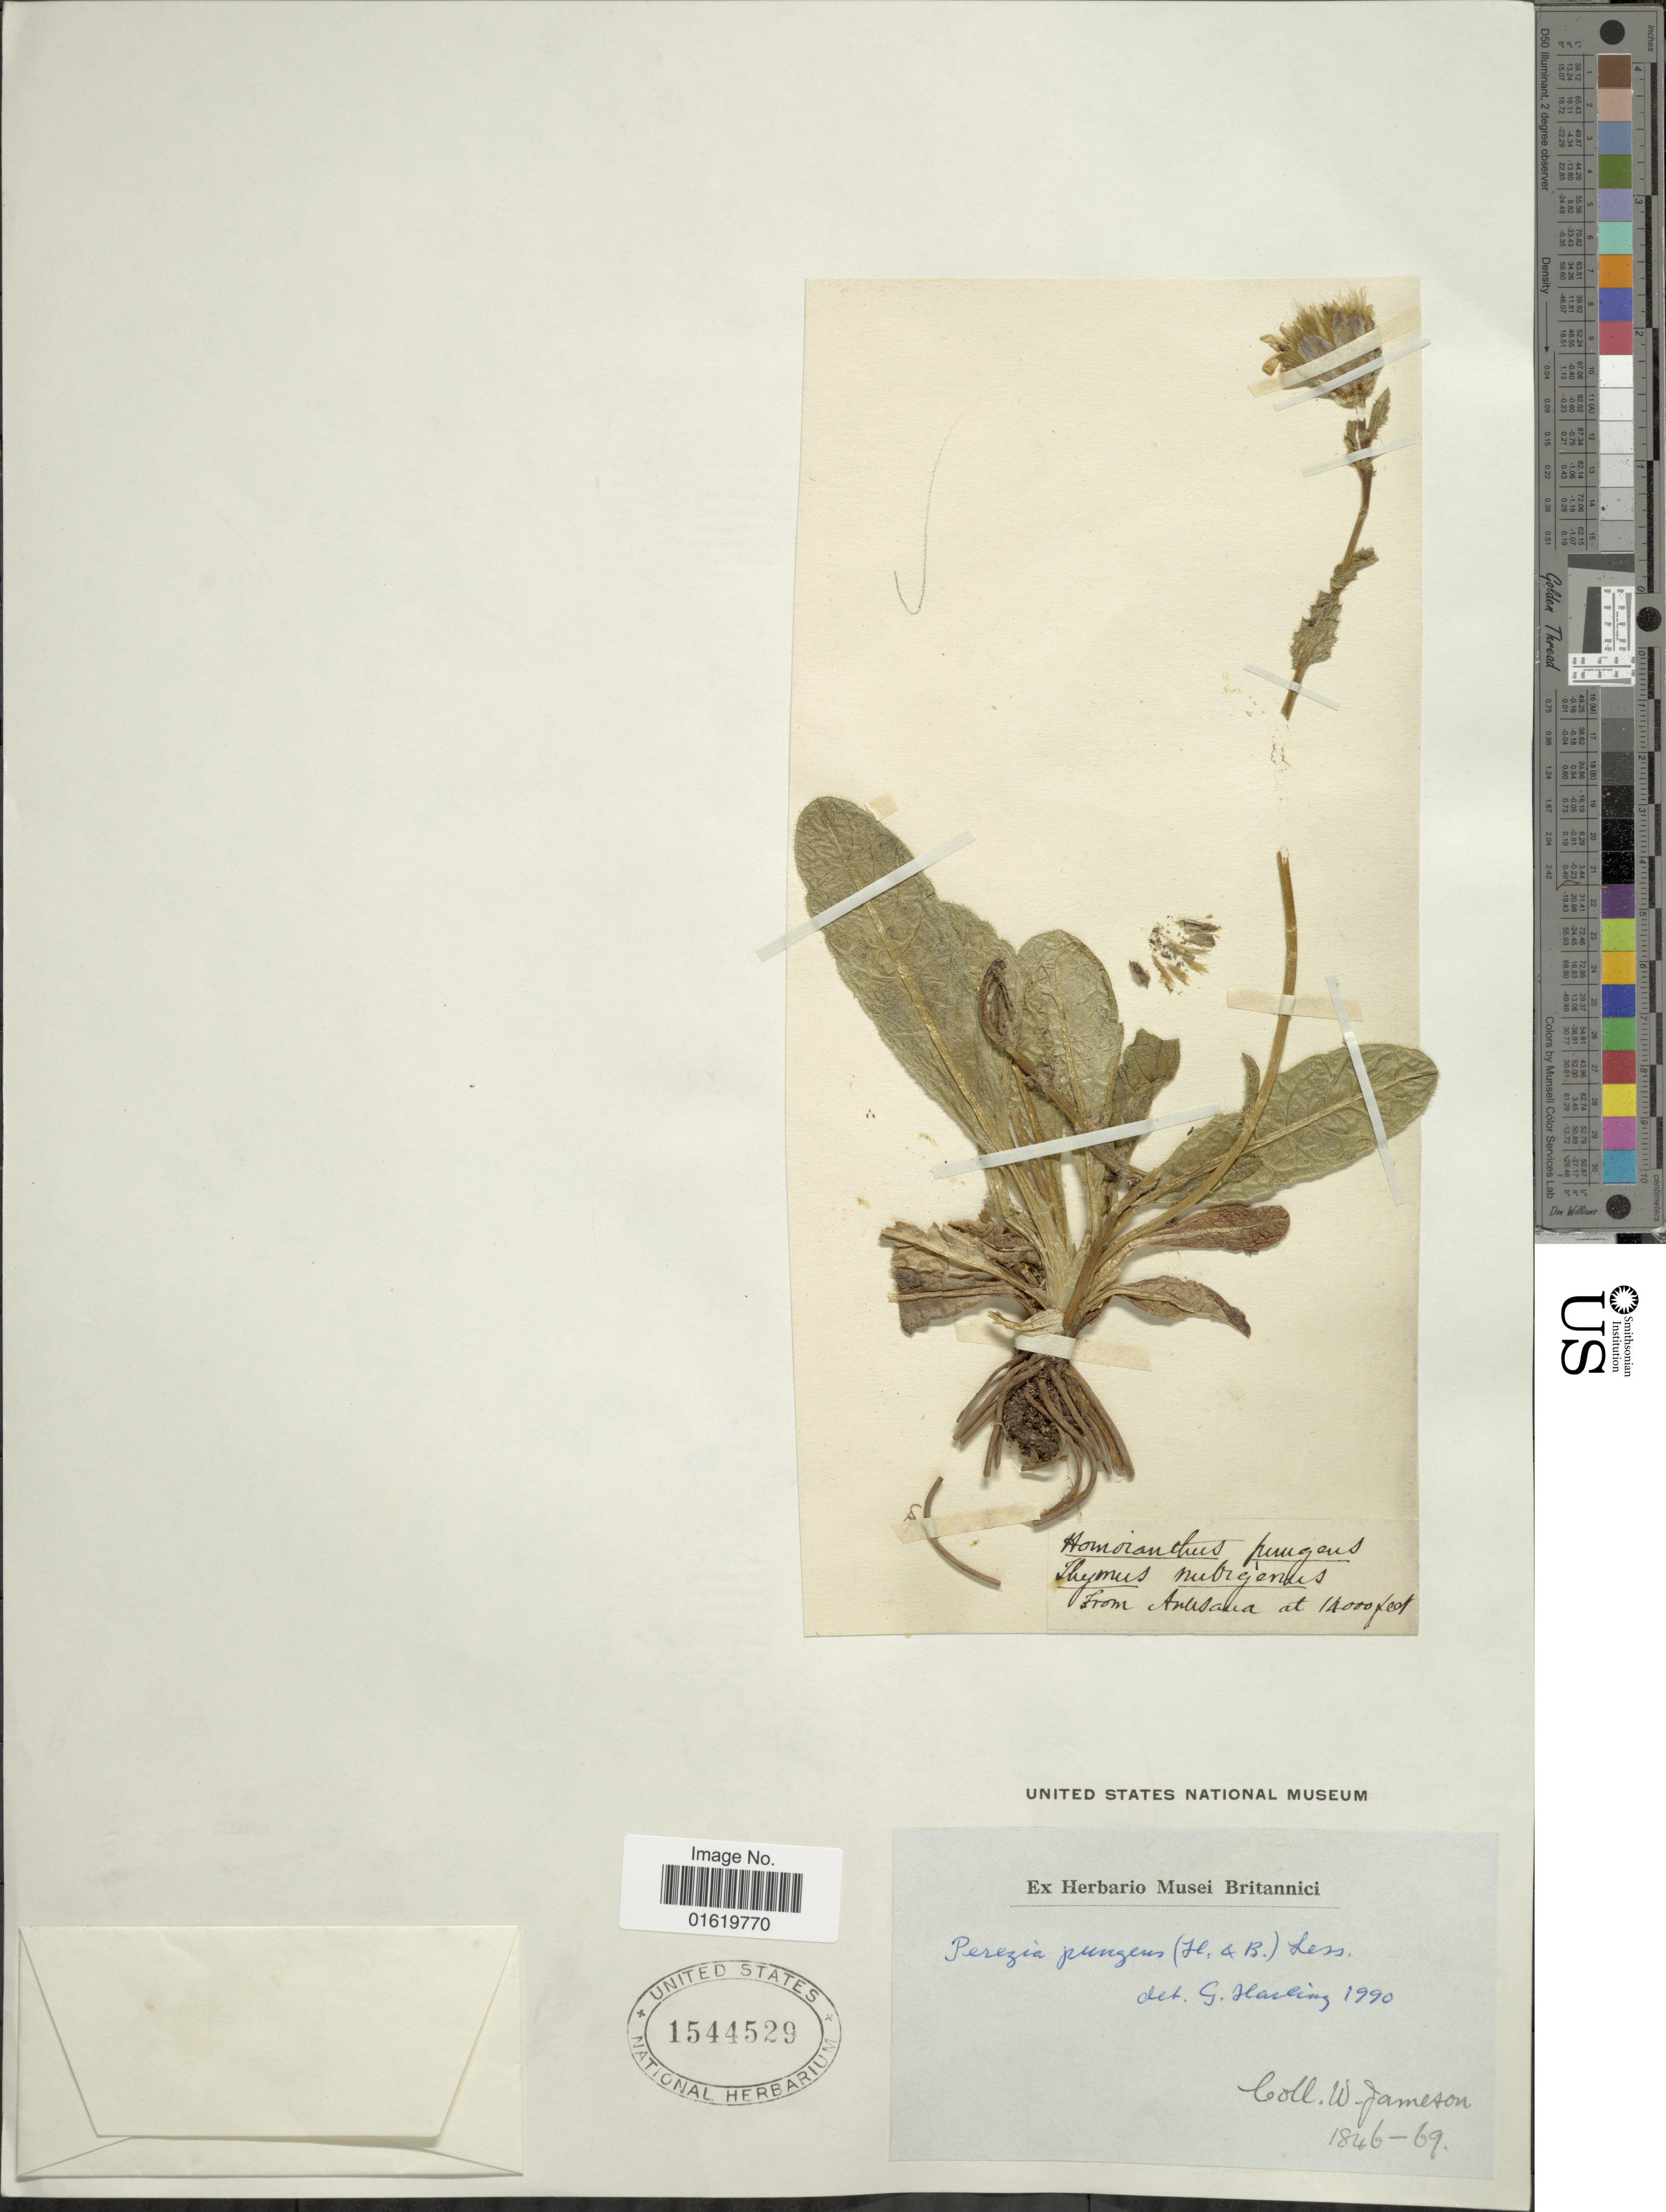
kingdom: Plantae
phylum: Tracheophyta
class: Magnoliopsida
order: Asterales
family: Asteraceae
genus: Perezia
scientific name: Perezia pungens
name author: (Humb. & Bonpl.) Less.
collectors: W. Jameson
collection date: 1846/1869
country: Ecuador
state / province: Napo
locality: From Anusaua. [interpreted]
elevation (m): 4267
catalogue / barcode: US 1544529